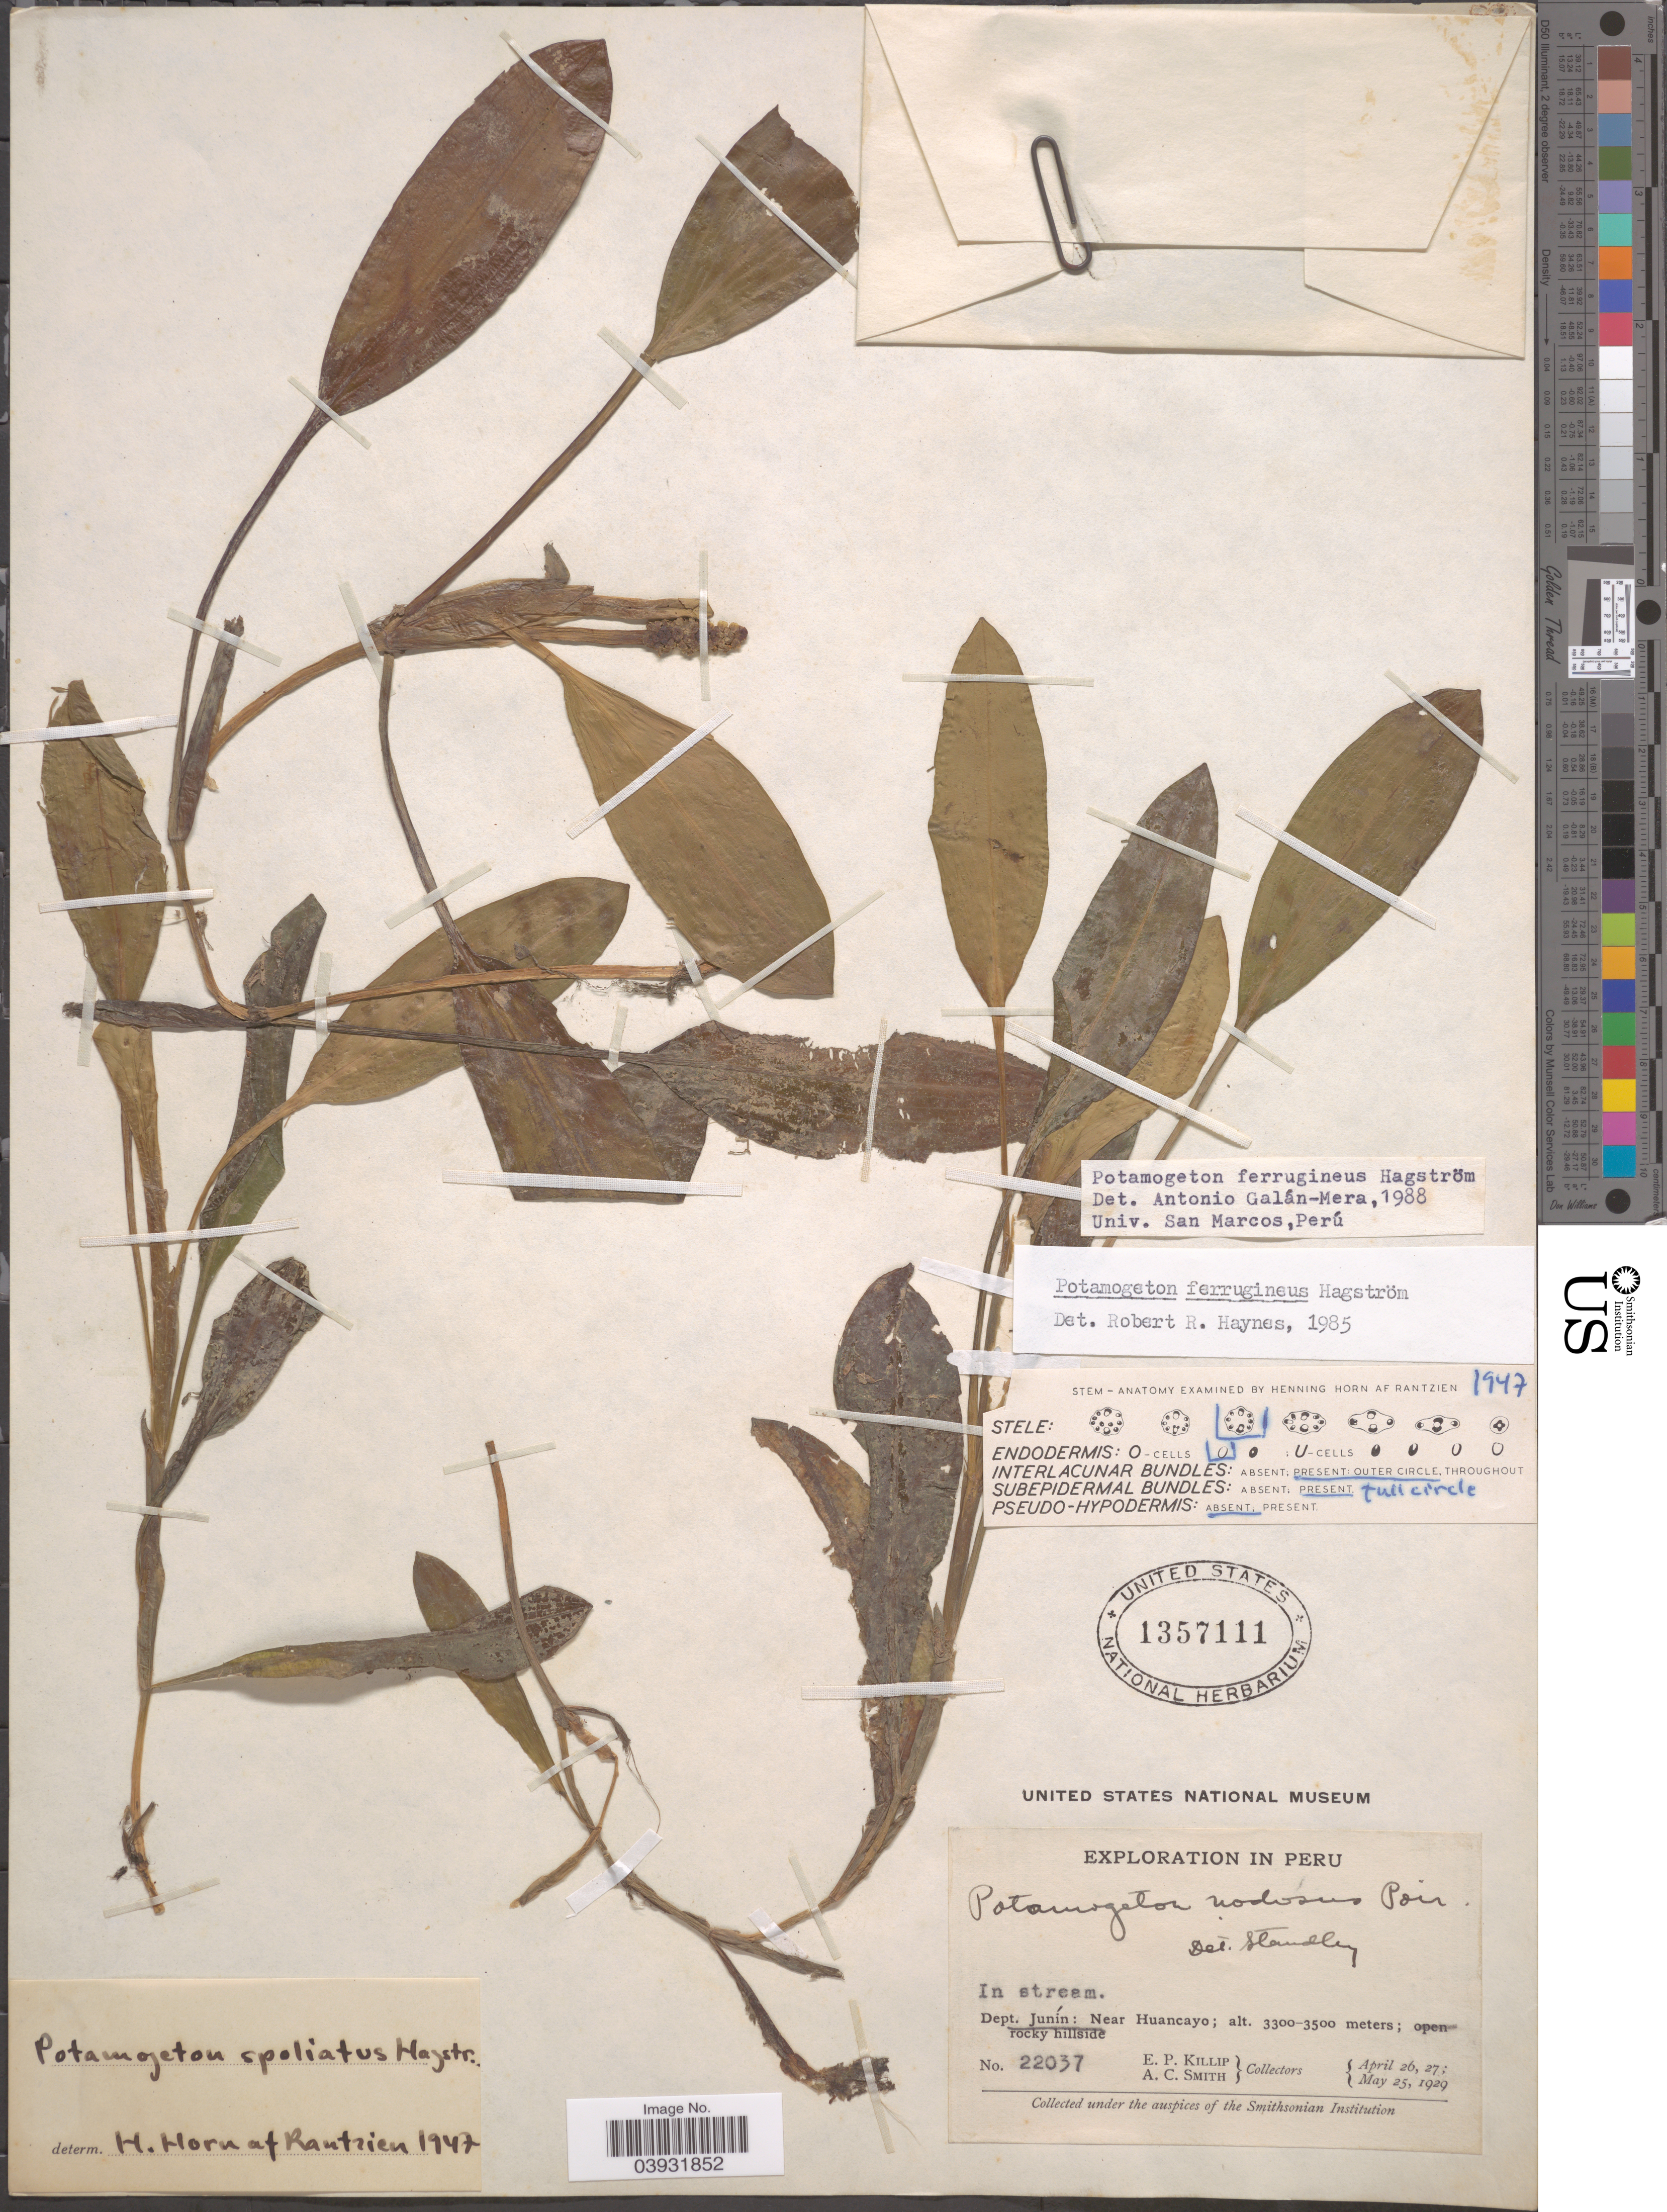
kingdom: Plantae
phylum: Tracheophyta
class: Liliopsida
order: Alismatales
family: Potamogetonaceae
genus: Potamogeton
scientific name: Potamogeton ferrugineus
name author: Hagstr.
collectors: E. P. Killip & A. C. Smith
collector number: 22037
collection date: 1929-04-26/1929-05-25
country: Peru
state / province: Junín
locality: Dept. Junín: Near Huancayo.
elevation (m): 3300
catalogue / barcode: US 1357111